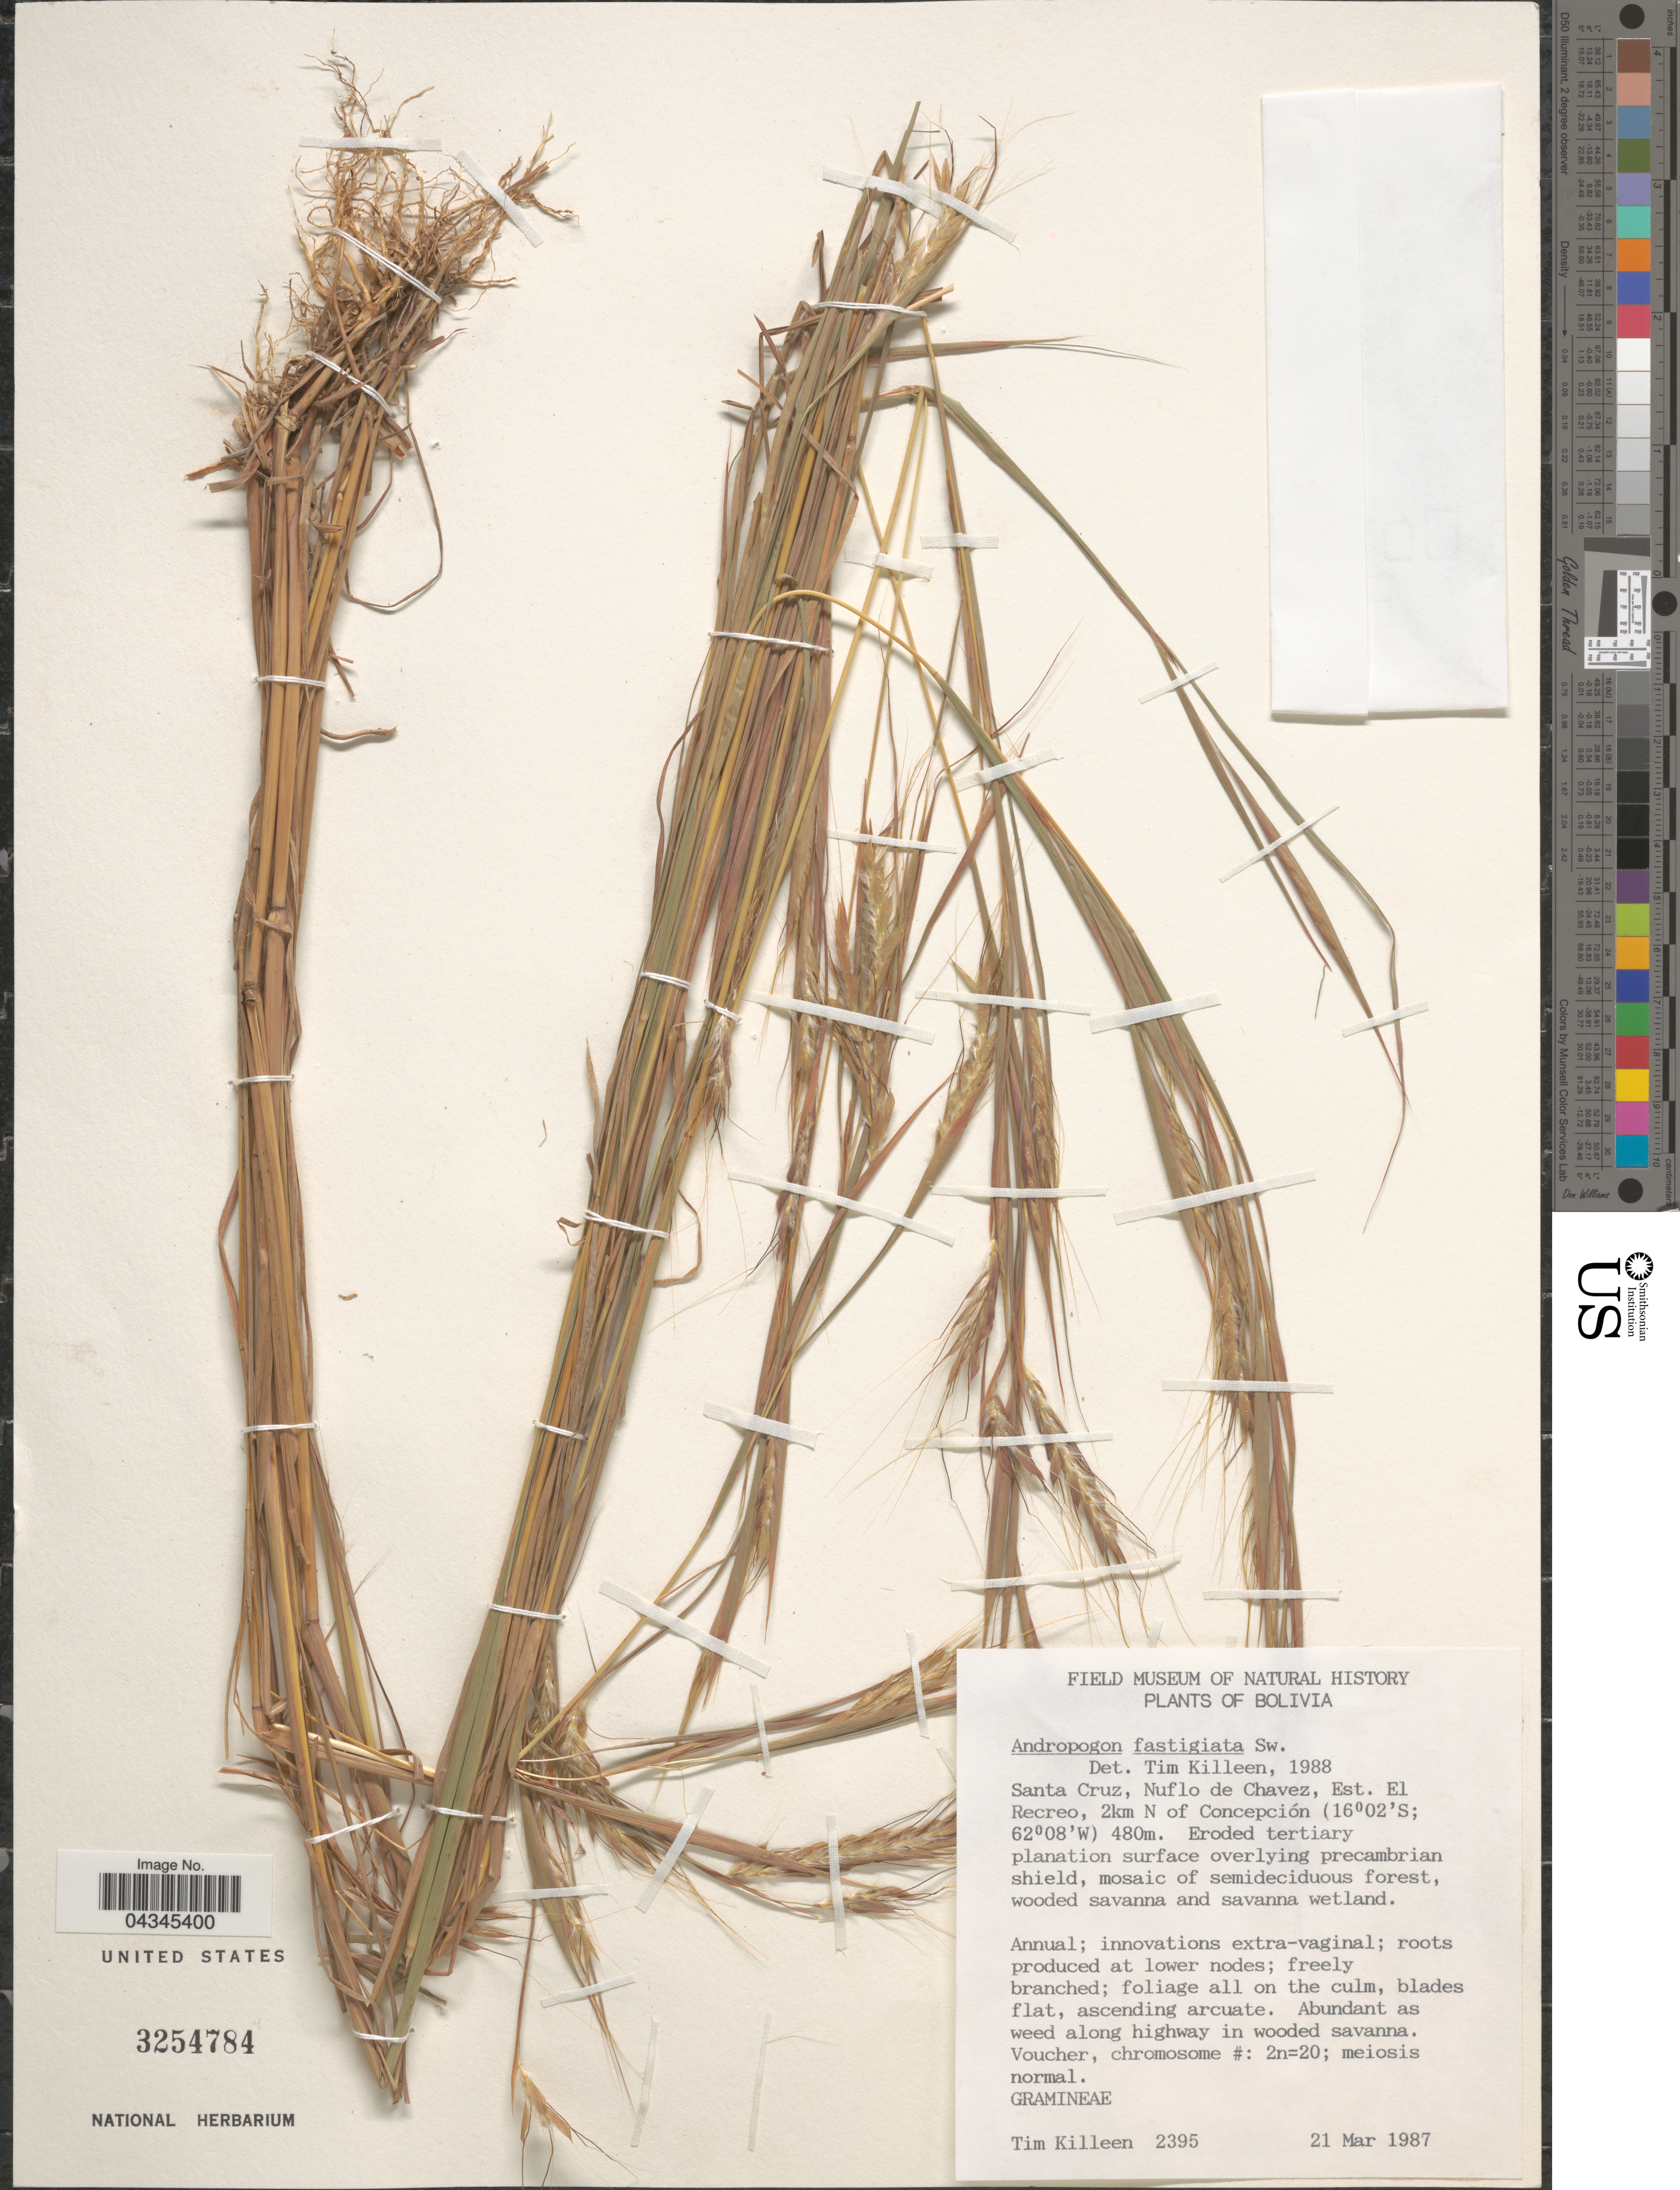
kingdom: Plantae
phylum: Tracheophyta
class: Liliopsida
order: Poales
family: Poaceae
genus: Andropogon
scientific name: Andropogon fastigiatus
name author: Sw.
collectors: T. J. Killeen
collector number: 2395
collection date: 1987-03-21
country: Bolivia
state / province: Santa Cruz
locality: Nuflo de Chavez, Est. El Recreo, 2 km N of Concepción.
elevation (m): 480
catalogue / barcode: US 3254784